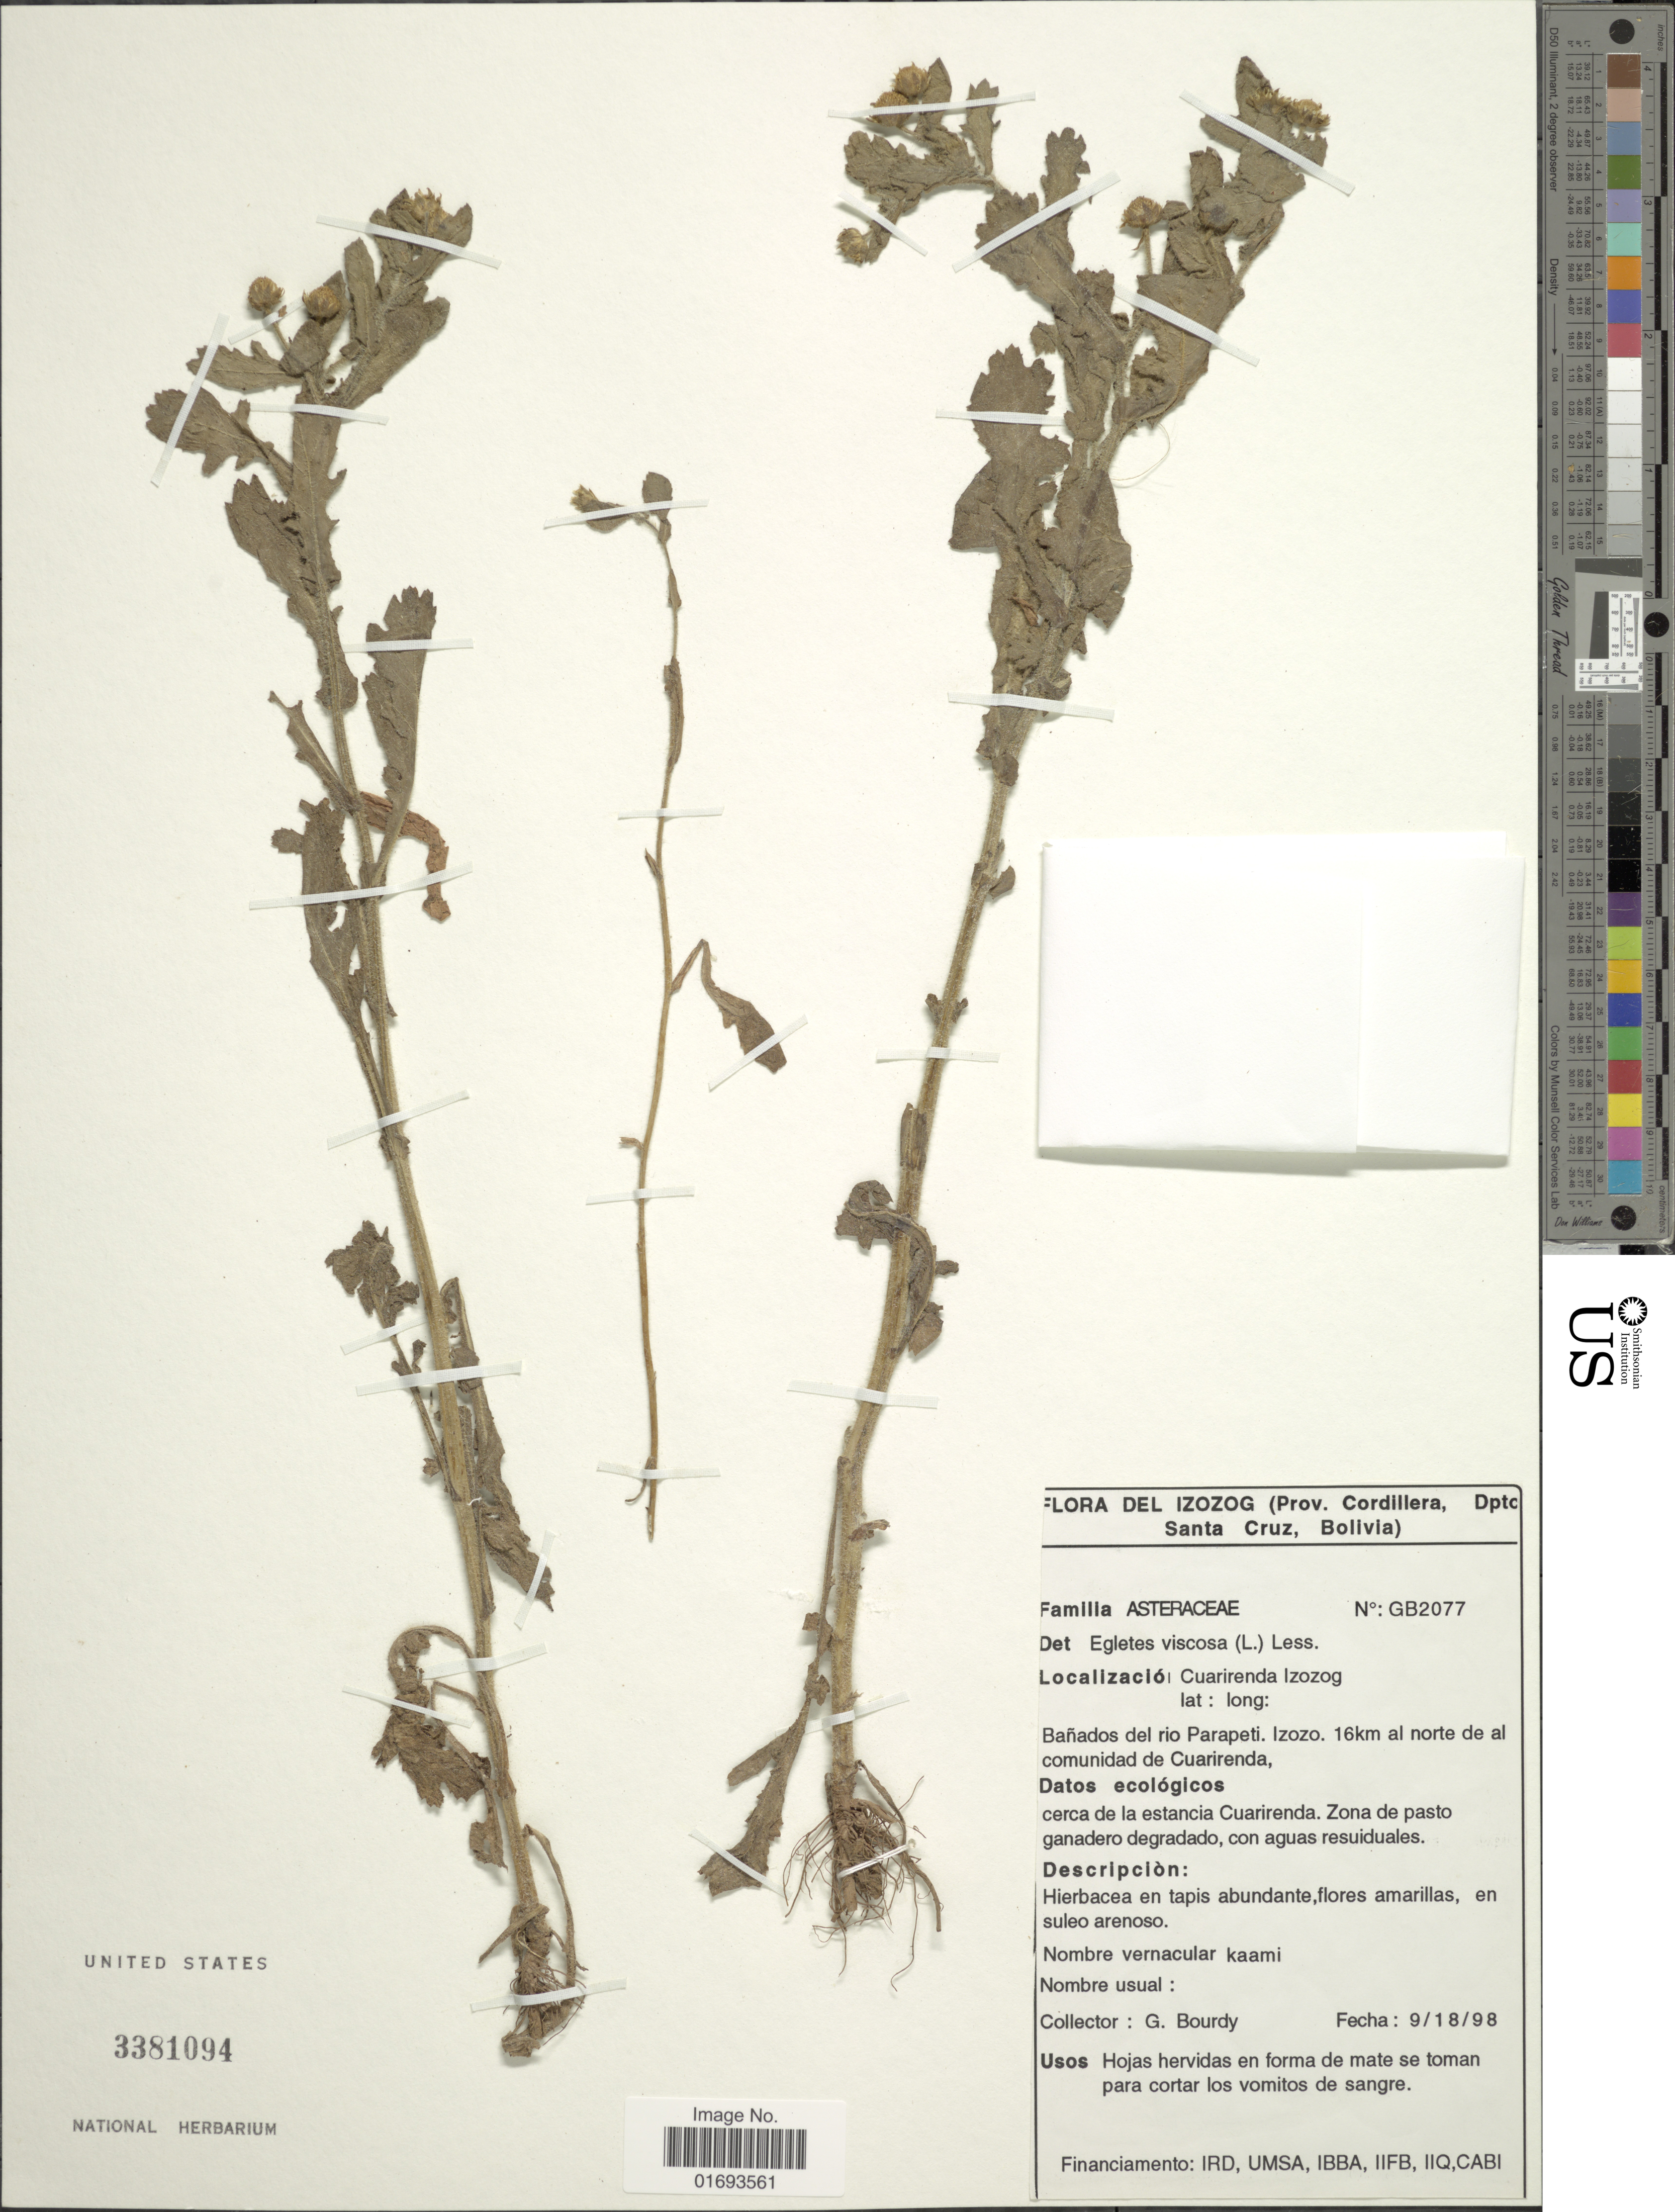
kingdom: Plantae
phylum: Tracheophyta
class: Magnoliopsida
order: Asterales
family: Asteraceae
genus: Egletes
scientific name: Egletes viscosa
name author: (L.) Less.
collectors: G. Bourdy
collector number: GB2077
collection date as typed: Transcribed d/m/y: 18/9/98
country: Bolivia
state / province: Santa Cruz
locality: Prov. Cordillera, Dpto. Santa Cruz, Bolivia. Bañados del rio Parapeti. Izozo. 16km al norte de el comunidad de Cuarirenda,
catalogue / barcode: US 3381094